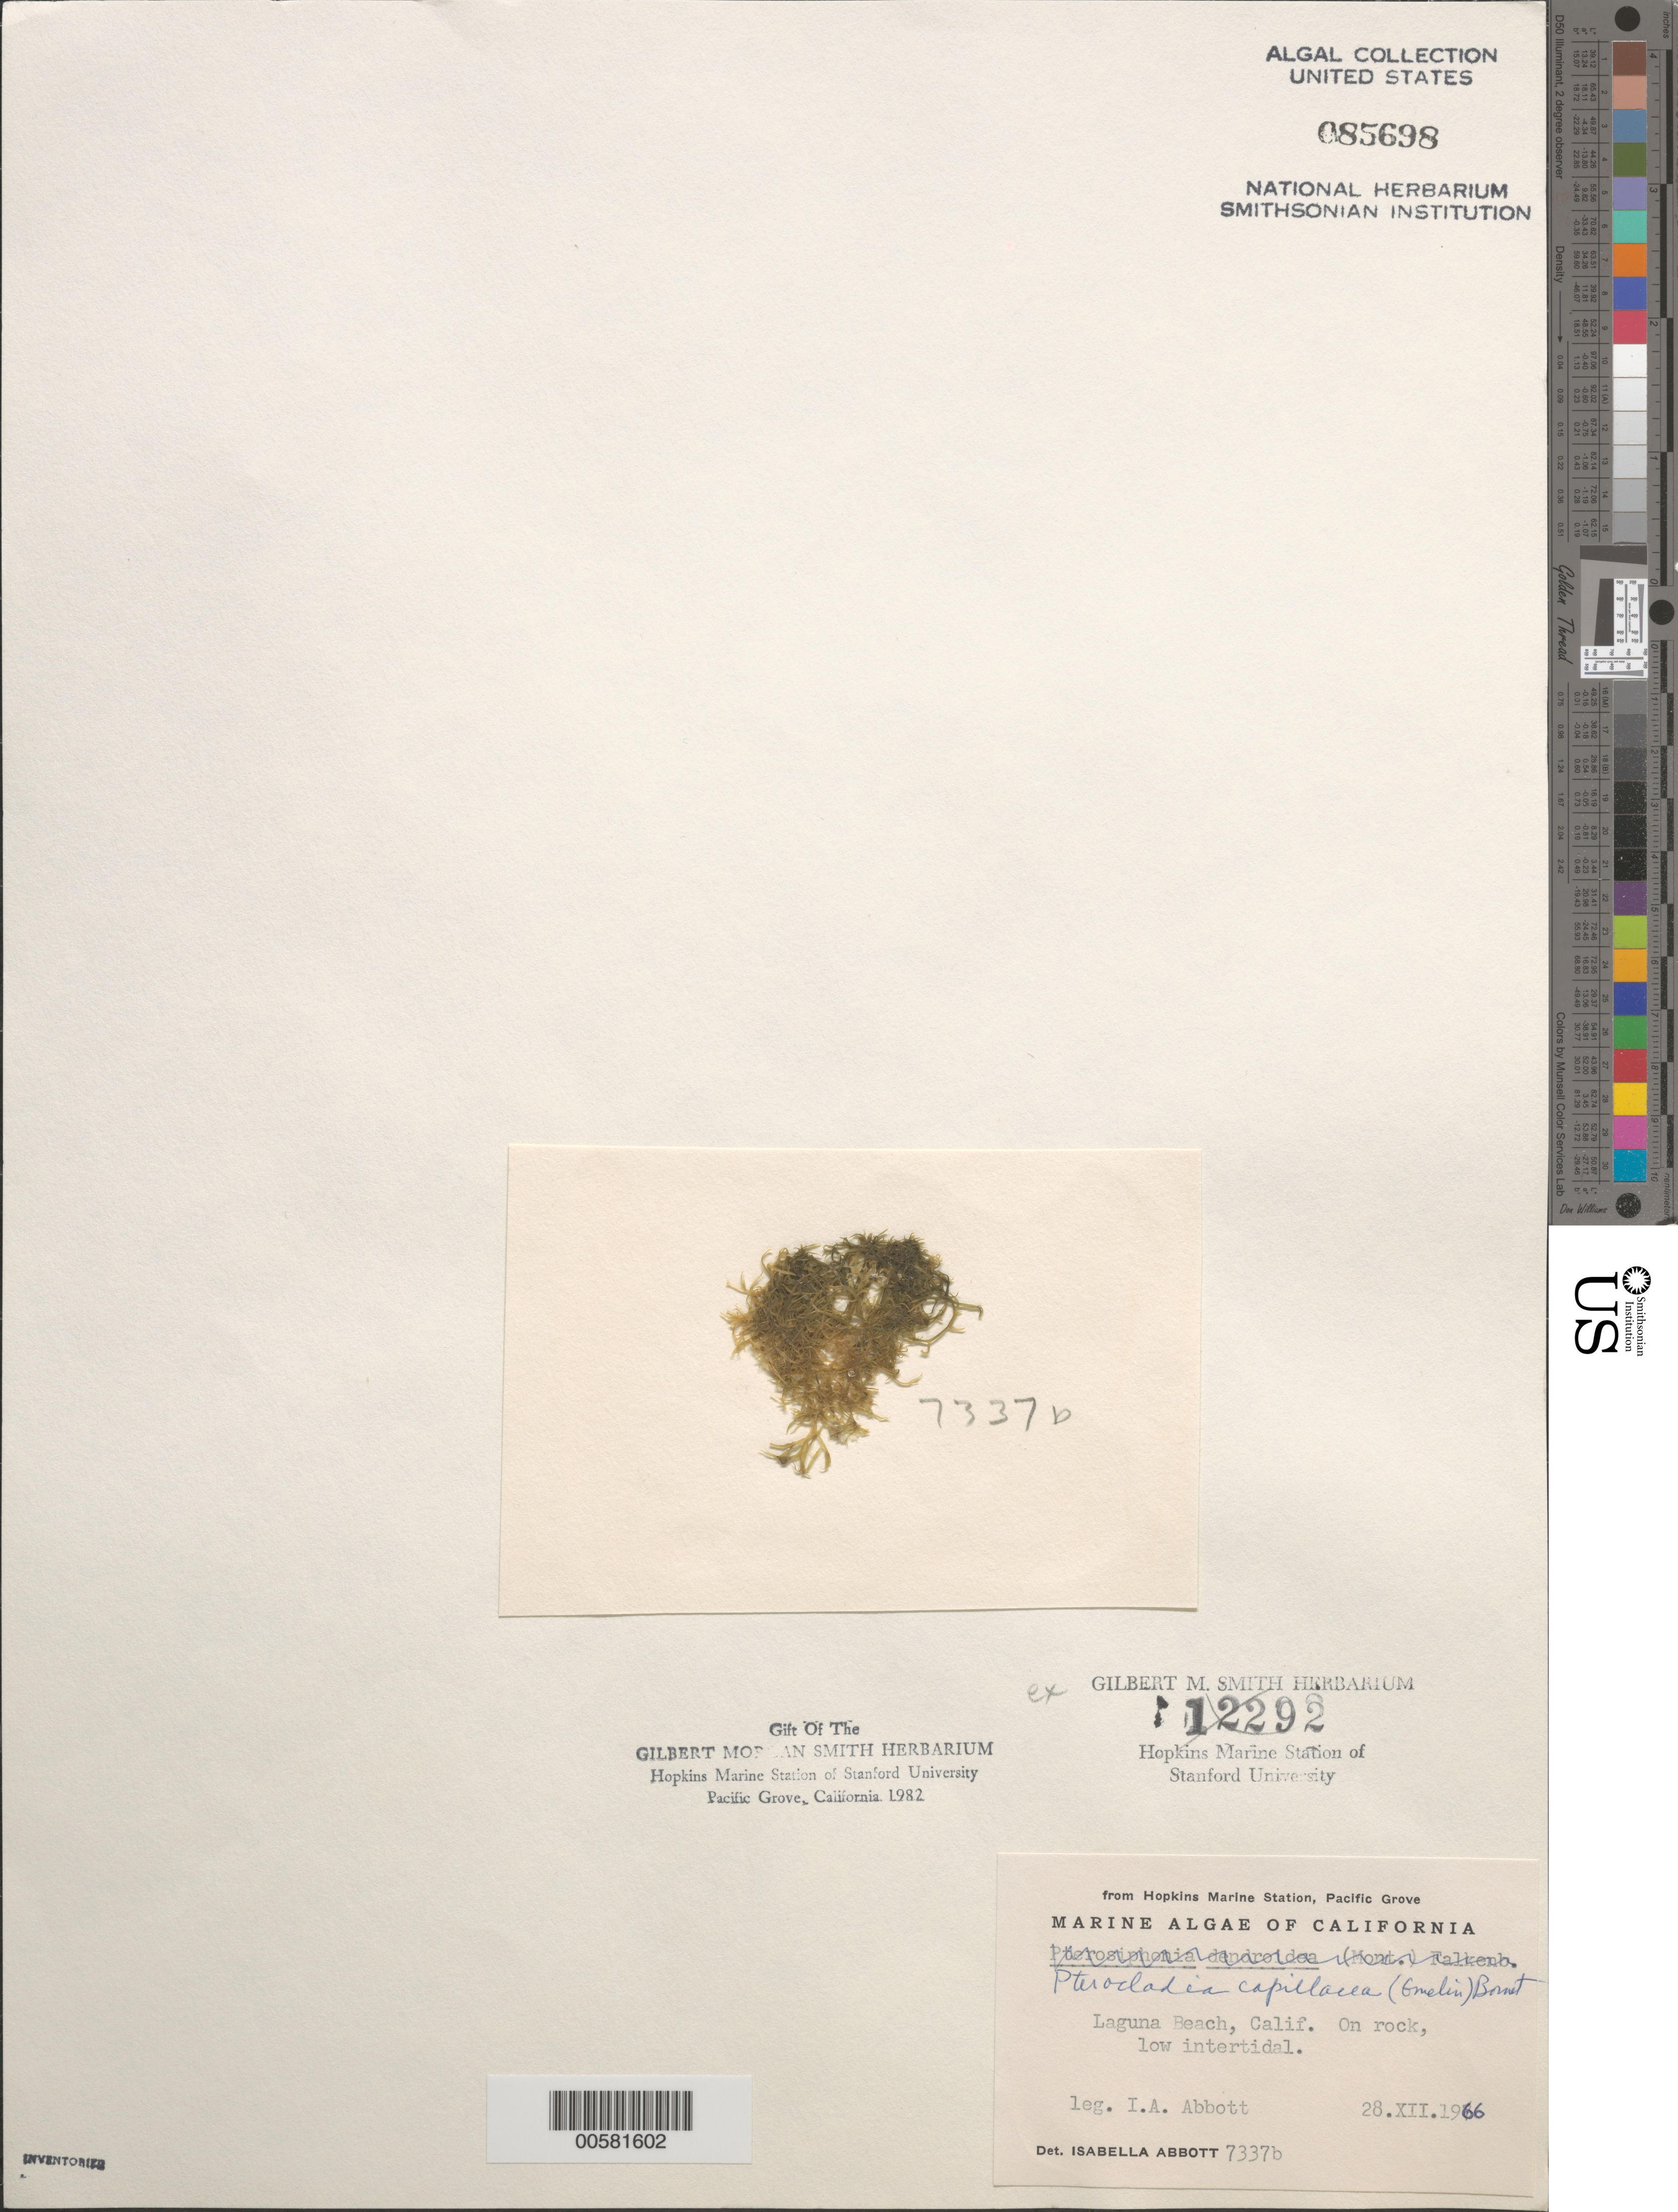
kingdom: Plantae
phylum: Rhodophyta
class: Florideophyceae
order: Gelidiales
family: Pterocladiaceae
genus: Pterocladiella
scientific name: Pterocladiella capillacea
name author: (S.G. Gmel.) Santelices & Hommers.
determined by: Algae name updating Project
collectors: I. A. Abbott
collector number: IAA 7337b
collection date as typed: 28 Dec 1966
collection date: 1966-12-28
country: United States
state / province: California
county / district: Orange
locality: Laguna Beach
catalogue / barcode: US 85698